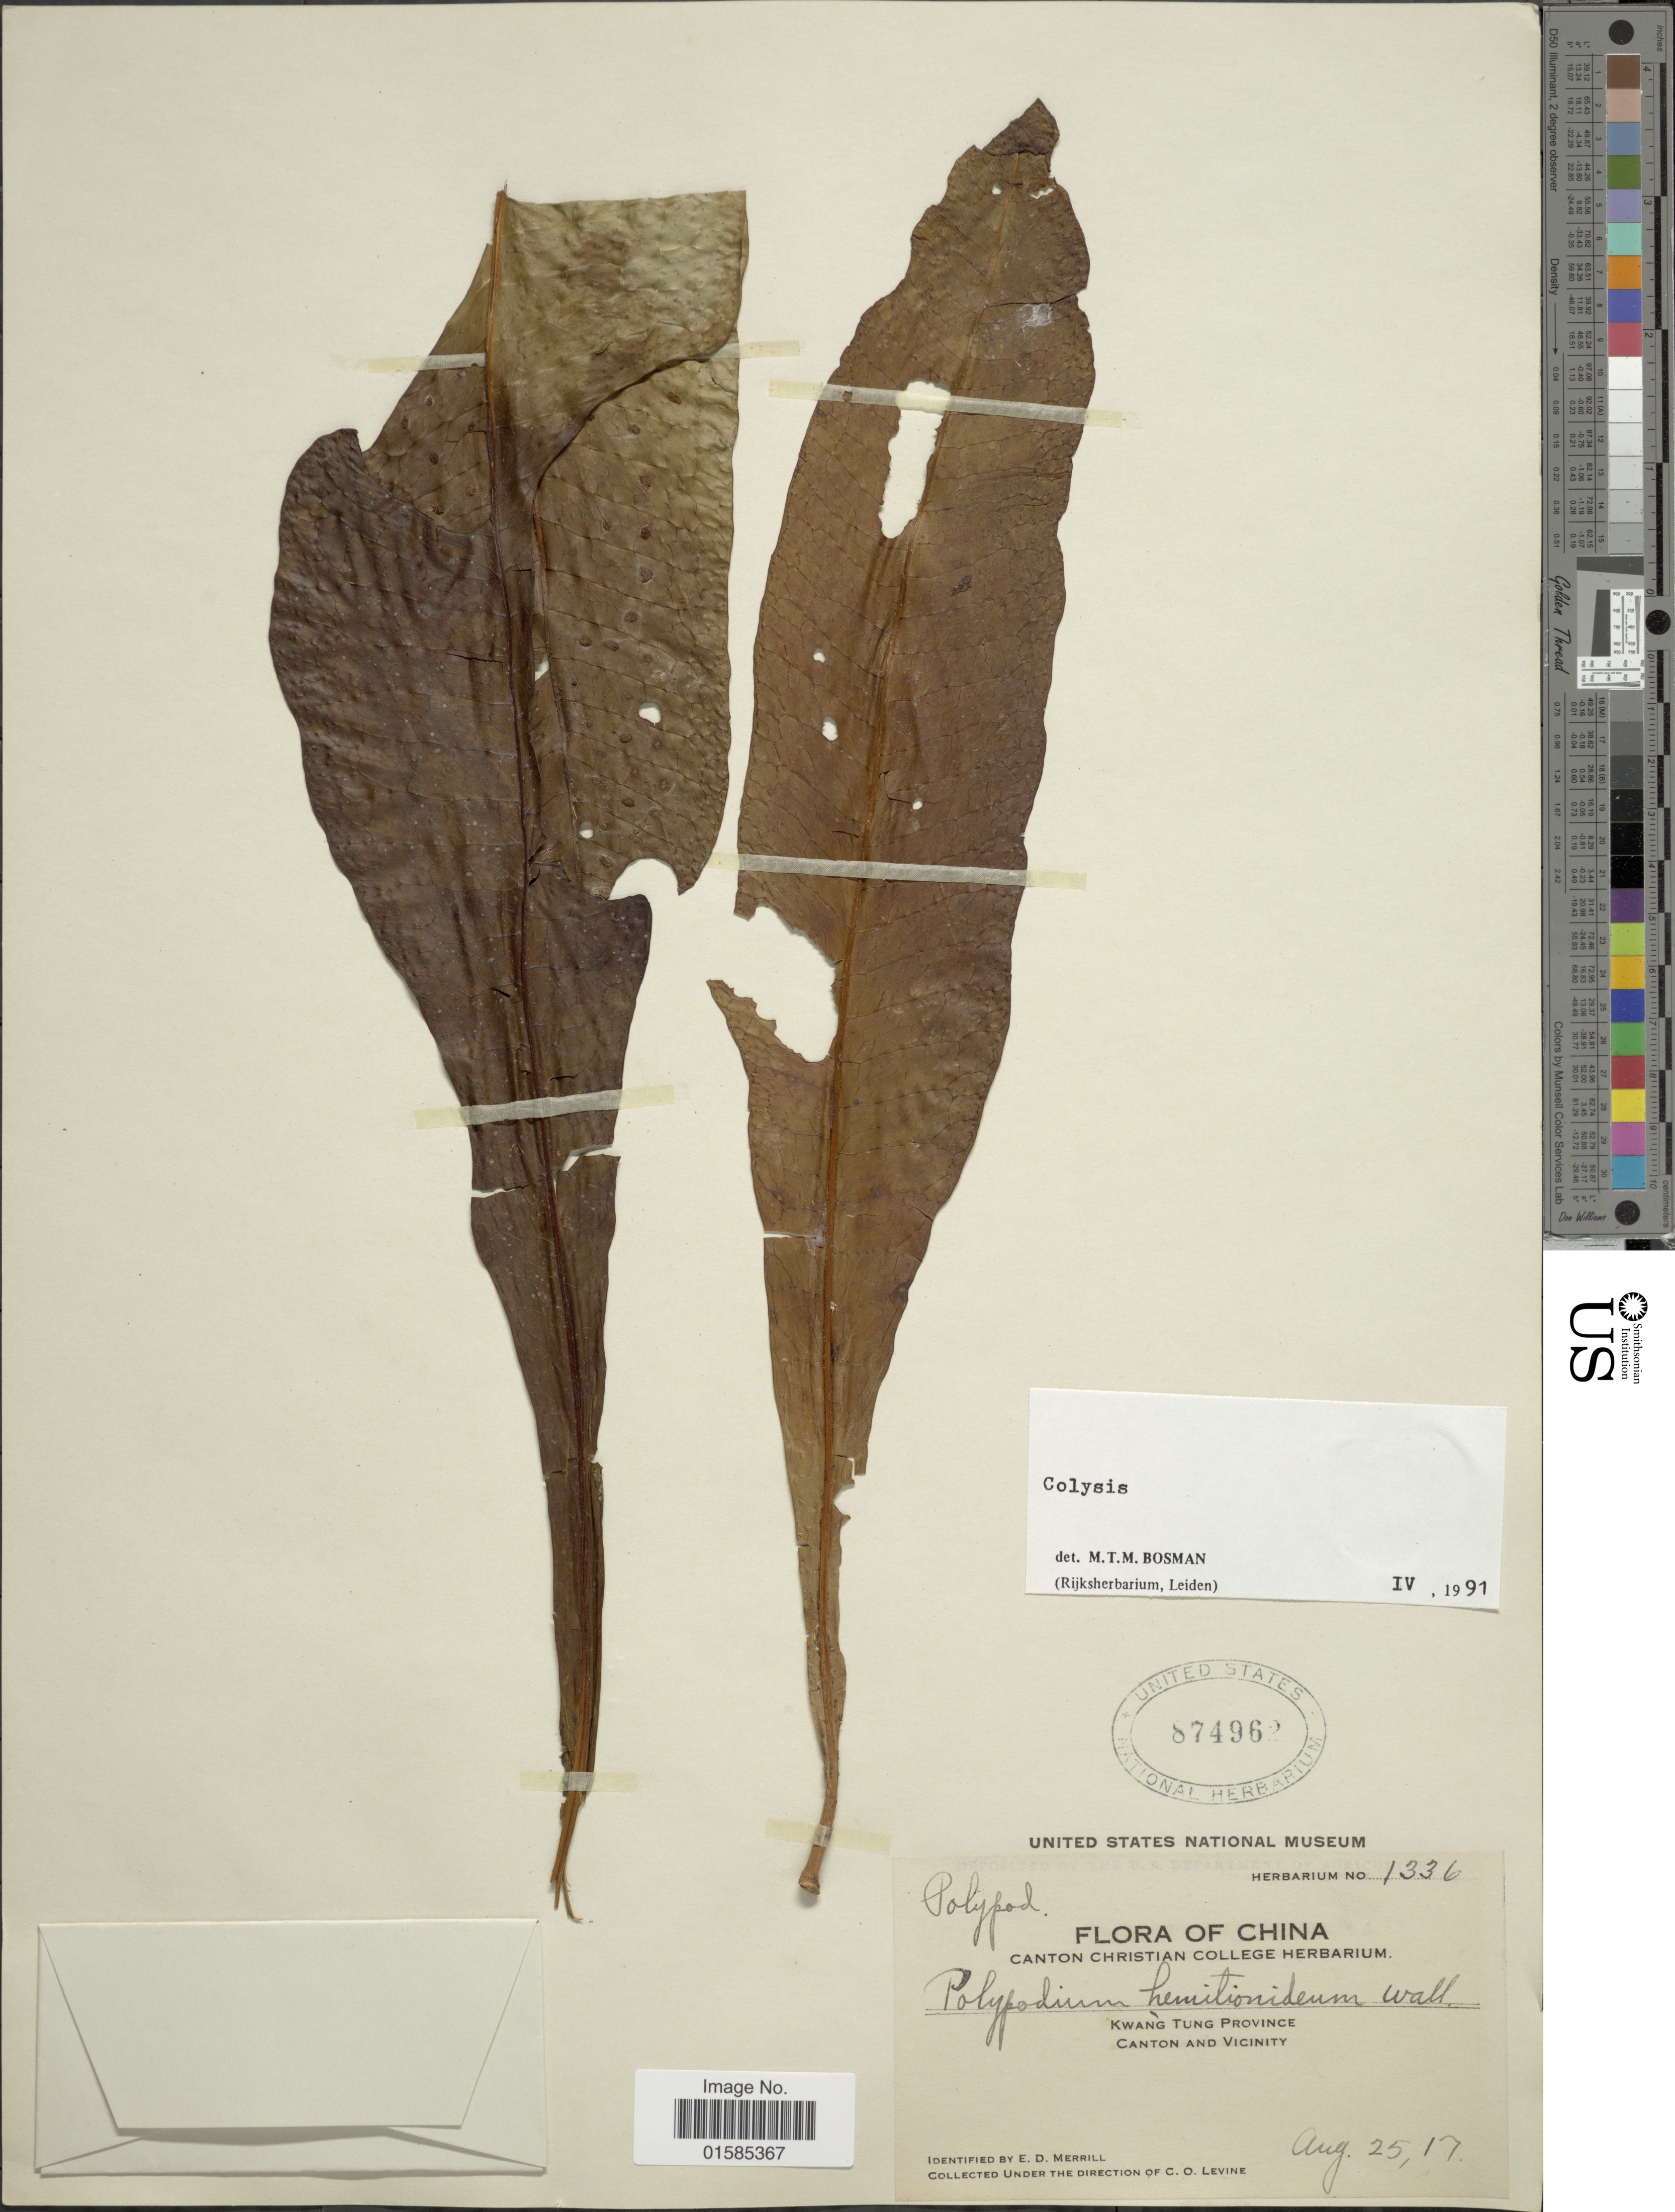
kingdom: Plantae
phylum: Tracheophyta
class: Polypodiopsida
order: Polypodiales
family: Polypodiaceae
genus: Leptochilus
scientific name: Leptochilus hemionitideus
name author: (C. Presl) Noot.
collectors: C. O. Levine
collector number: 1336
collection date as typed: Transcribed d/m/y: 25/8/17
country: China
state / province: Guangdong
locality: China, Kwang Tung Province. Canton and vicinity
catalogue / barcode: US 874962